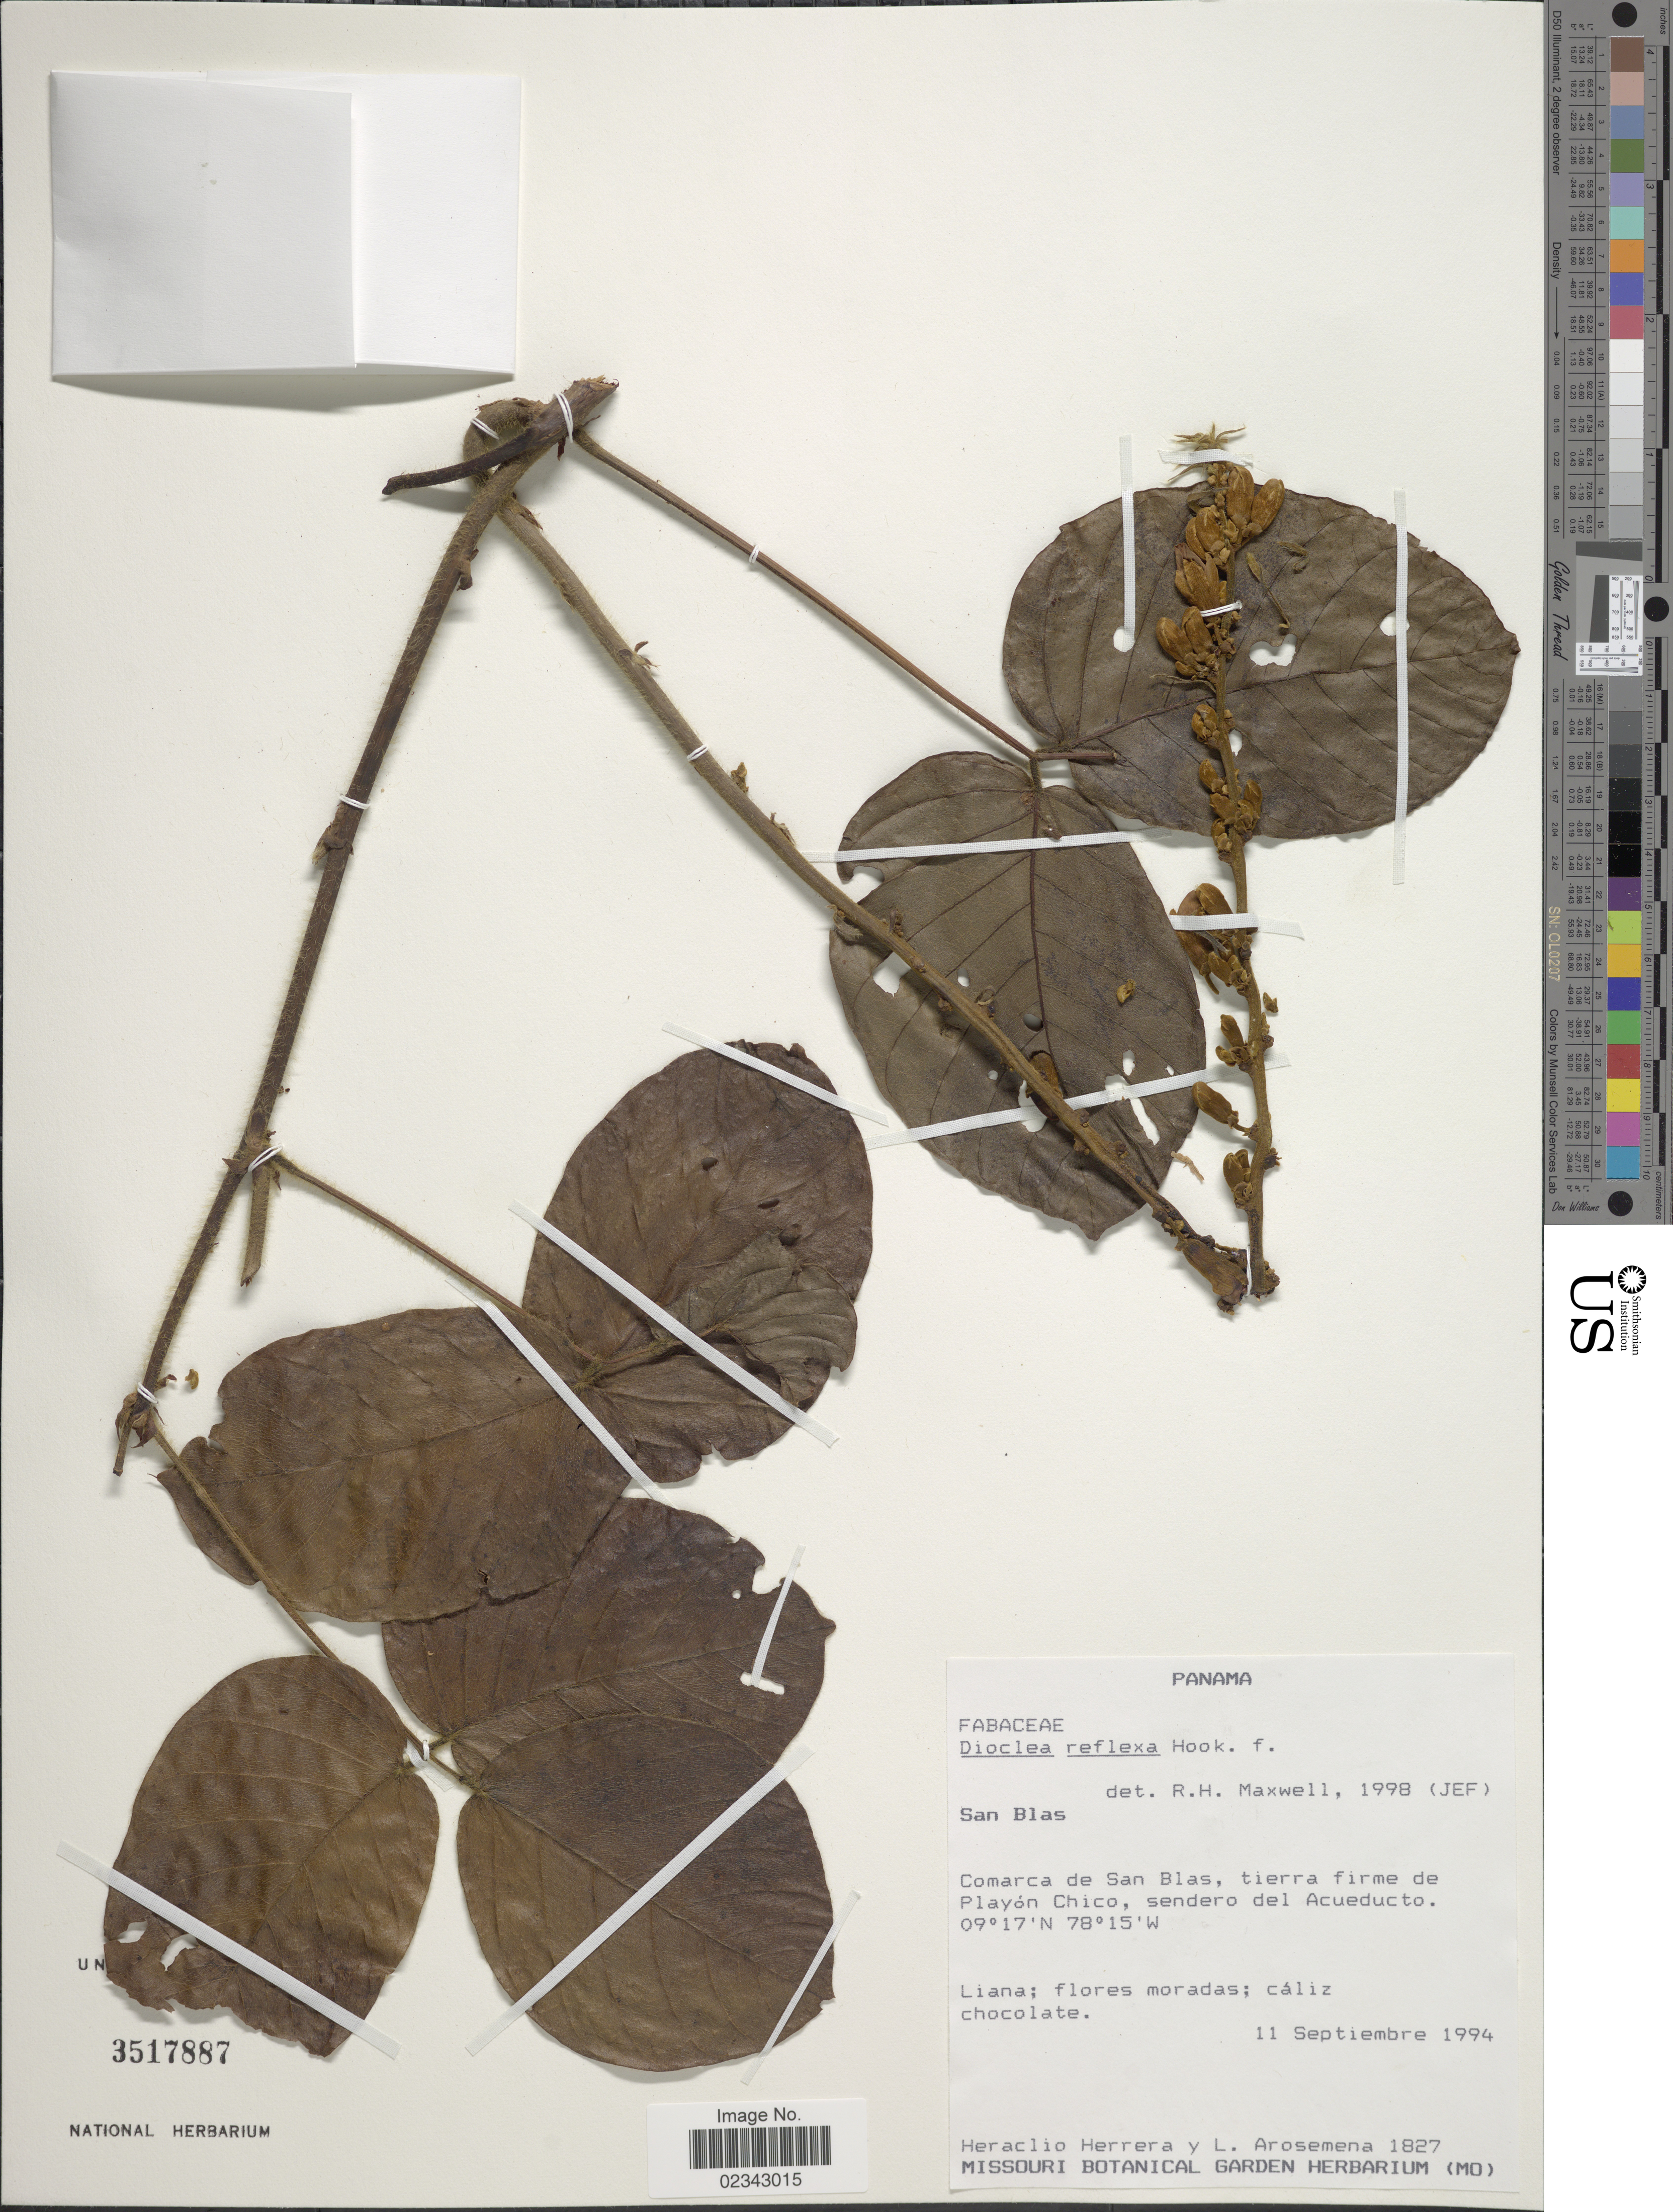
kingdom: Plantae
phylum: Tracheophyta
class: Magnoliopsida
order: Fabales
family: Fabaceae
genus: Dioclea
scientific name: Dioclea reflexa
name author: Hook. f.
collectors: H. Herrera & L. Arosemena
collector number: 1827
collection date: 1994-09-11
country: Panama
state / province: Kuna Yala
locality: Comarca de San Blas, tierra firme de Playón Chico, sendero del Acueducto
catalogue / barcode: US 3517887